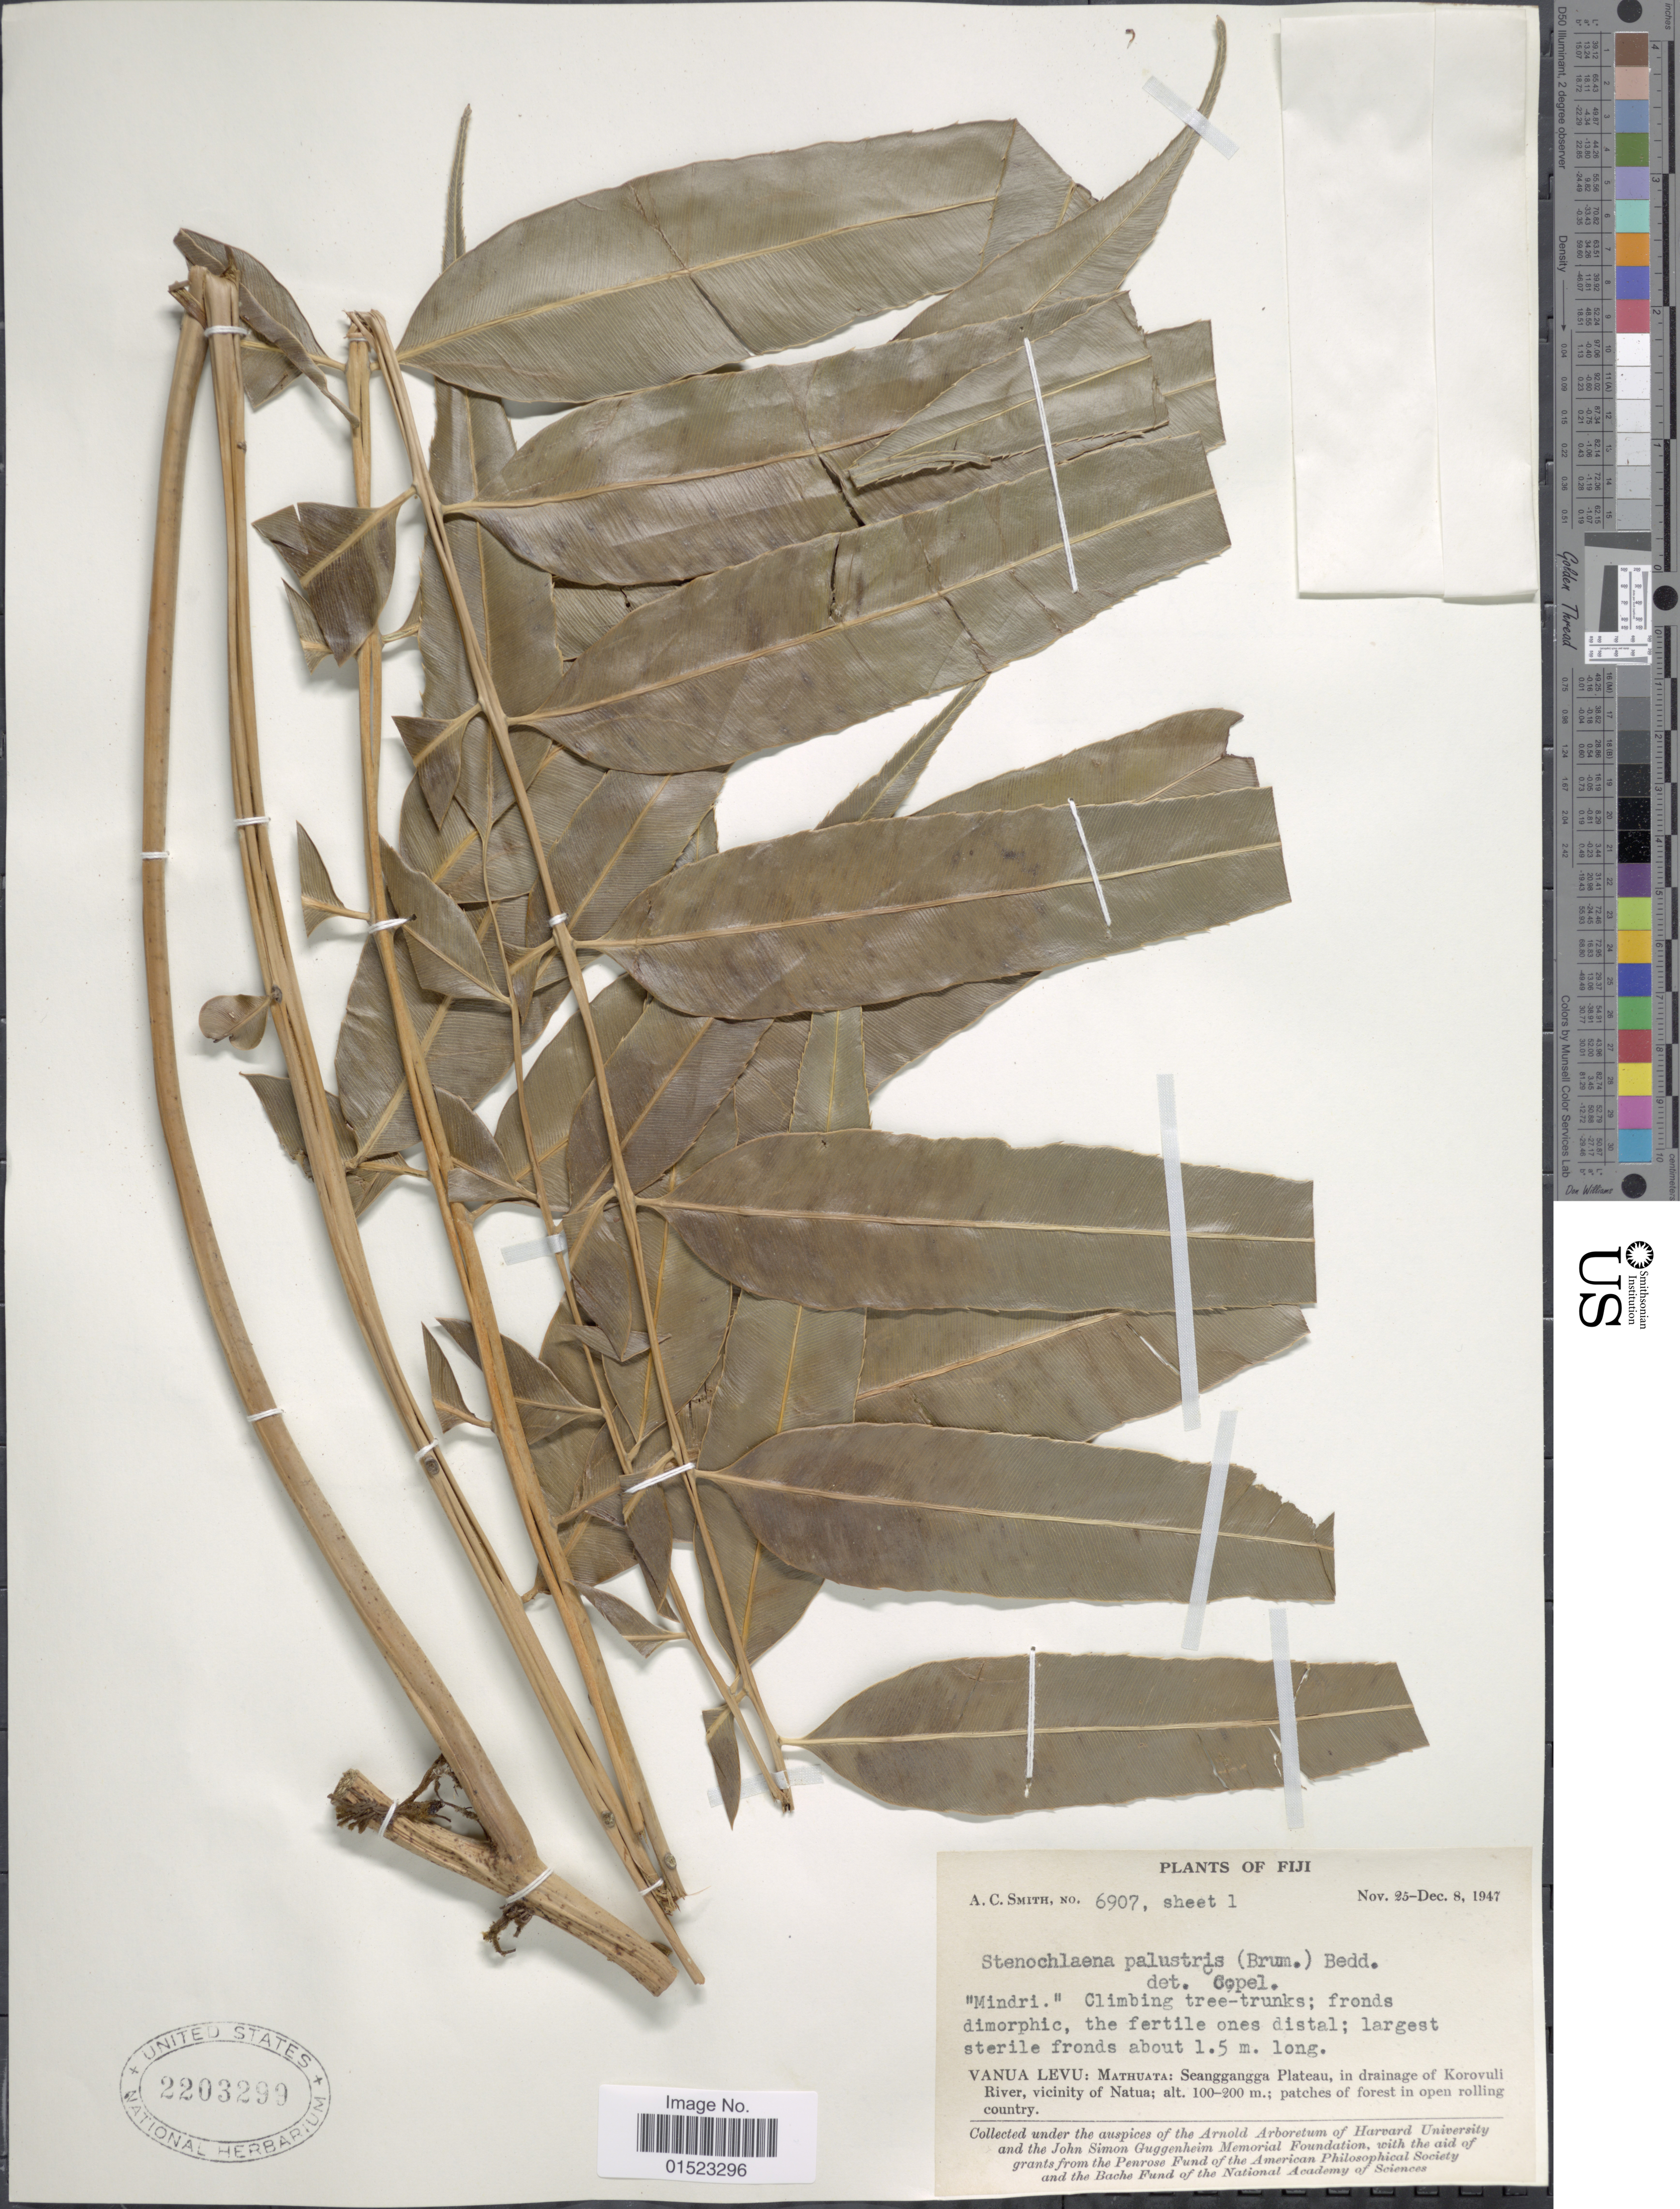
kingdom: Plantae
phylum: Tracheophyta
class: Polypodiopsida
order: Polypodiales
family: Blechnaceae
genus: Stenochlaena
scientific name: Stenochlaena palustris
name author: (Burm. f.) Bedd.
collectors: A. C. Smith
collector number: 6907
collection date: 1947-11-25/1947-12-08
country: Fiji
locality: Vanua Levu, Mathuata, Seanggangga Plateau, in drainage of Korovuli River, vicinity of Natua, patches of forest in open rolling county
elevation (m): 100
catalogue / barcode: US 2203299